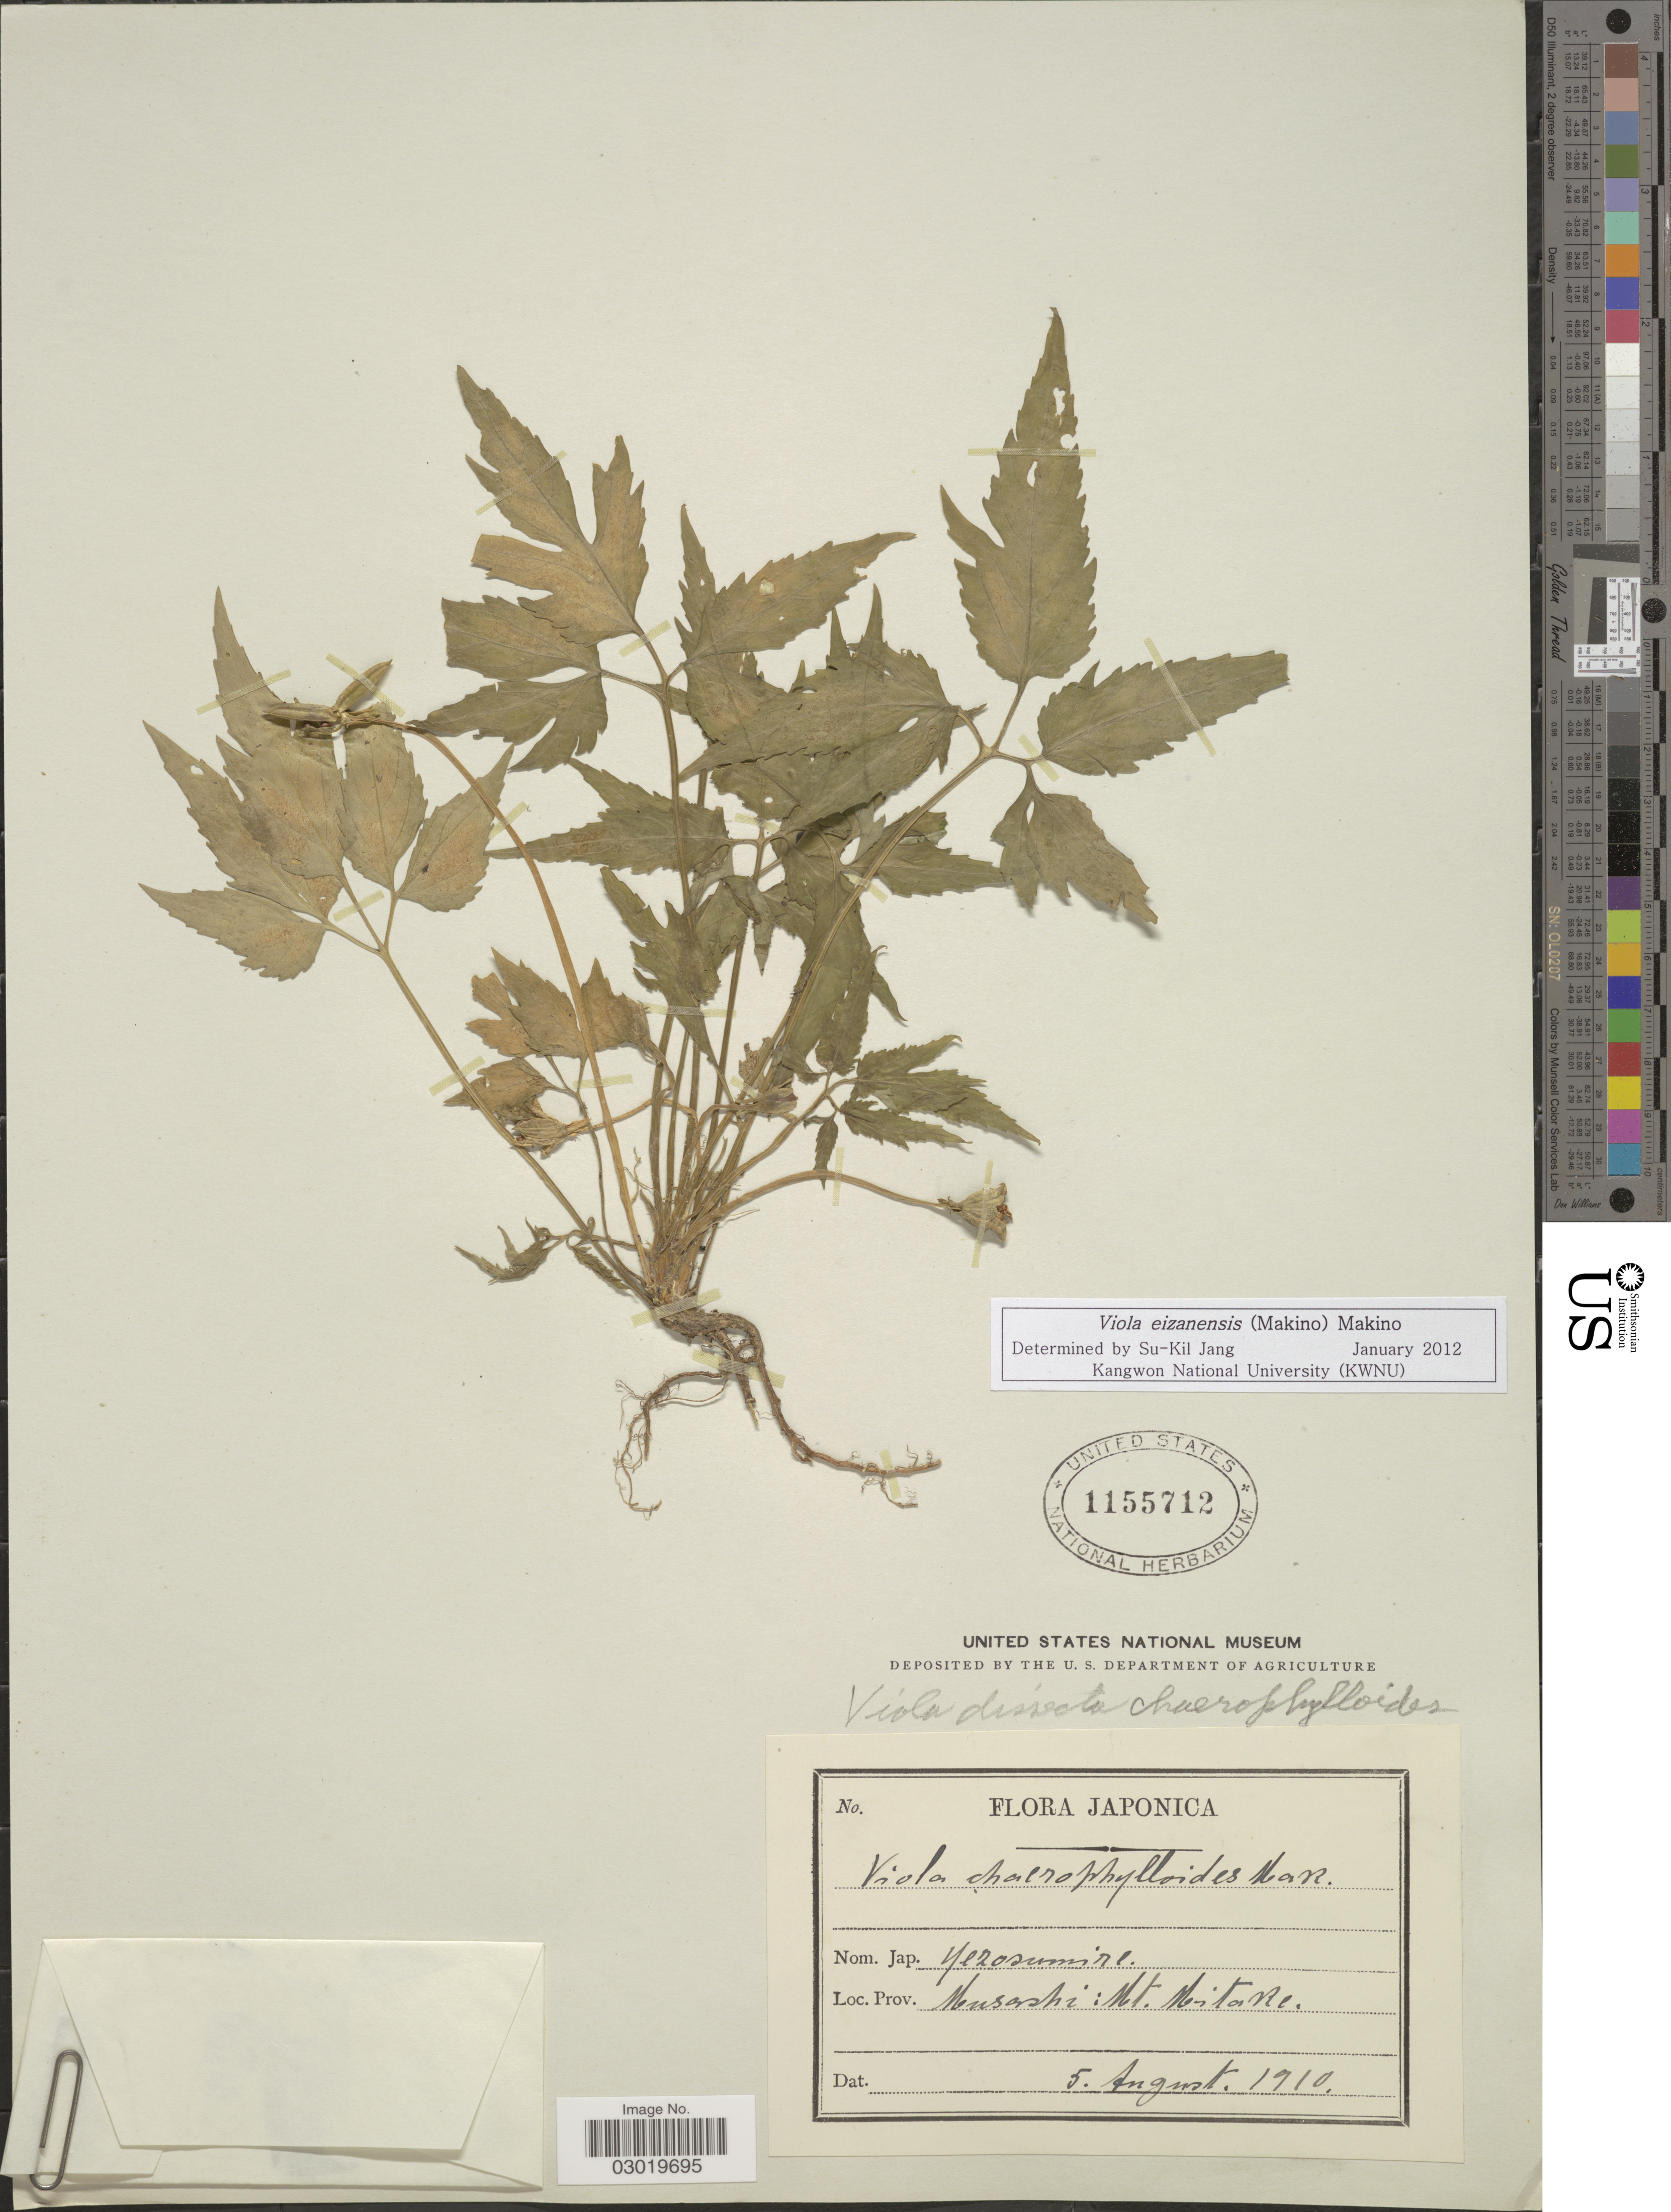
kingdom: Plantae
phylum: Tracheophyta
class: Magnoliopsida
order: Malpighiales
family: Violaceae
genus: Viola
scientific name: Viola eizanensis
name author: (Makino) Makino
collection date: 1910-08-05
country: Japan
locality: Musashi: Mt. Mitake.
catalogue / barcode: US 1155712